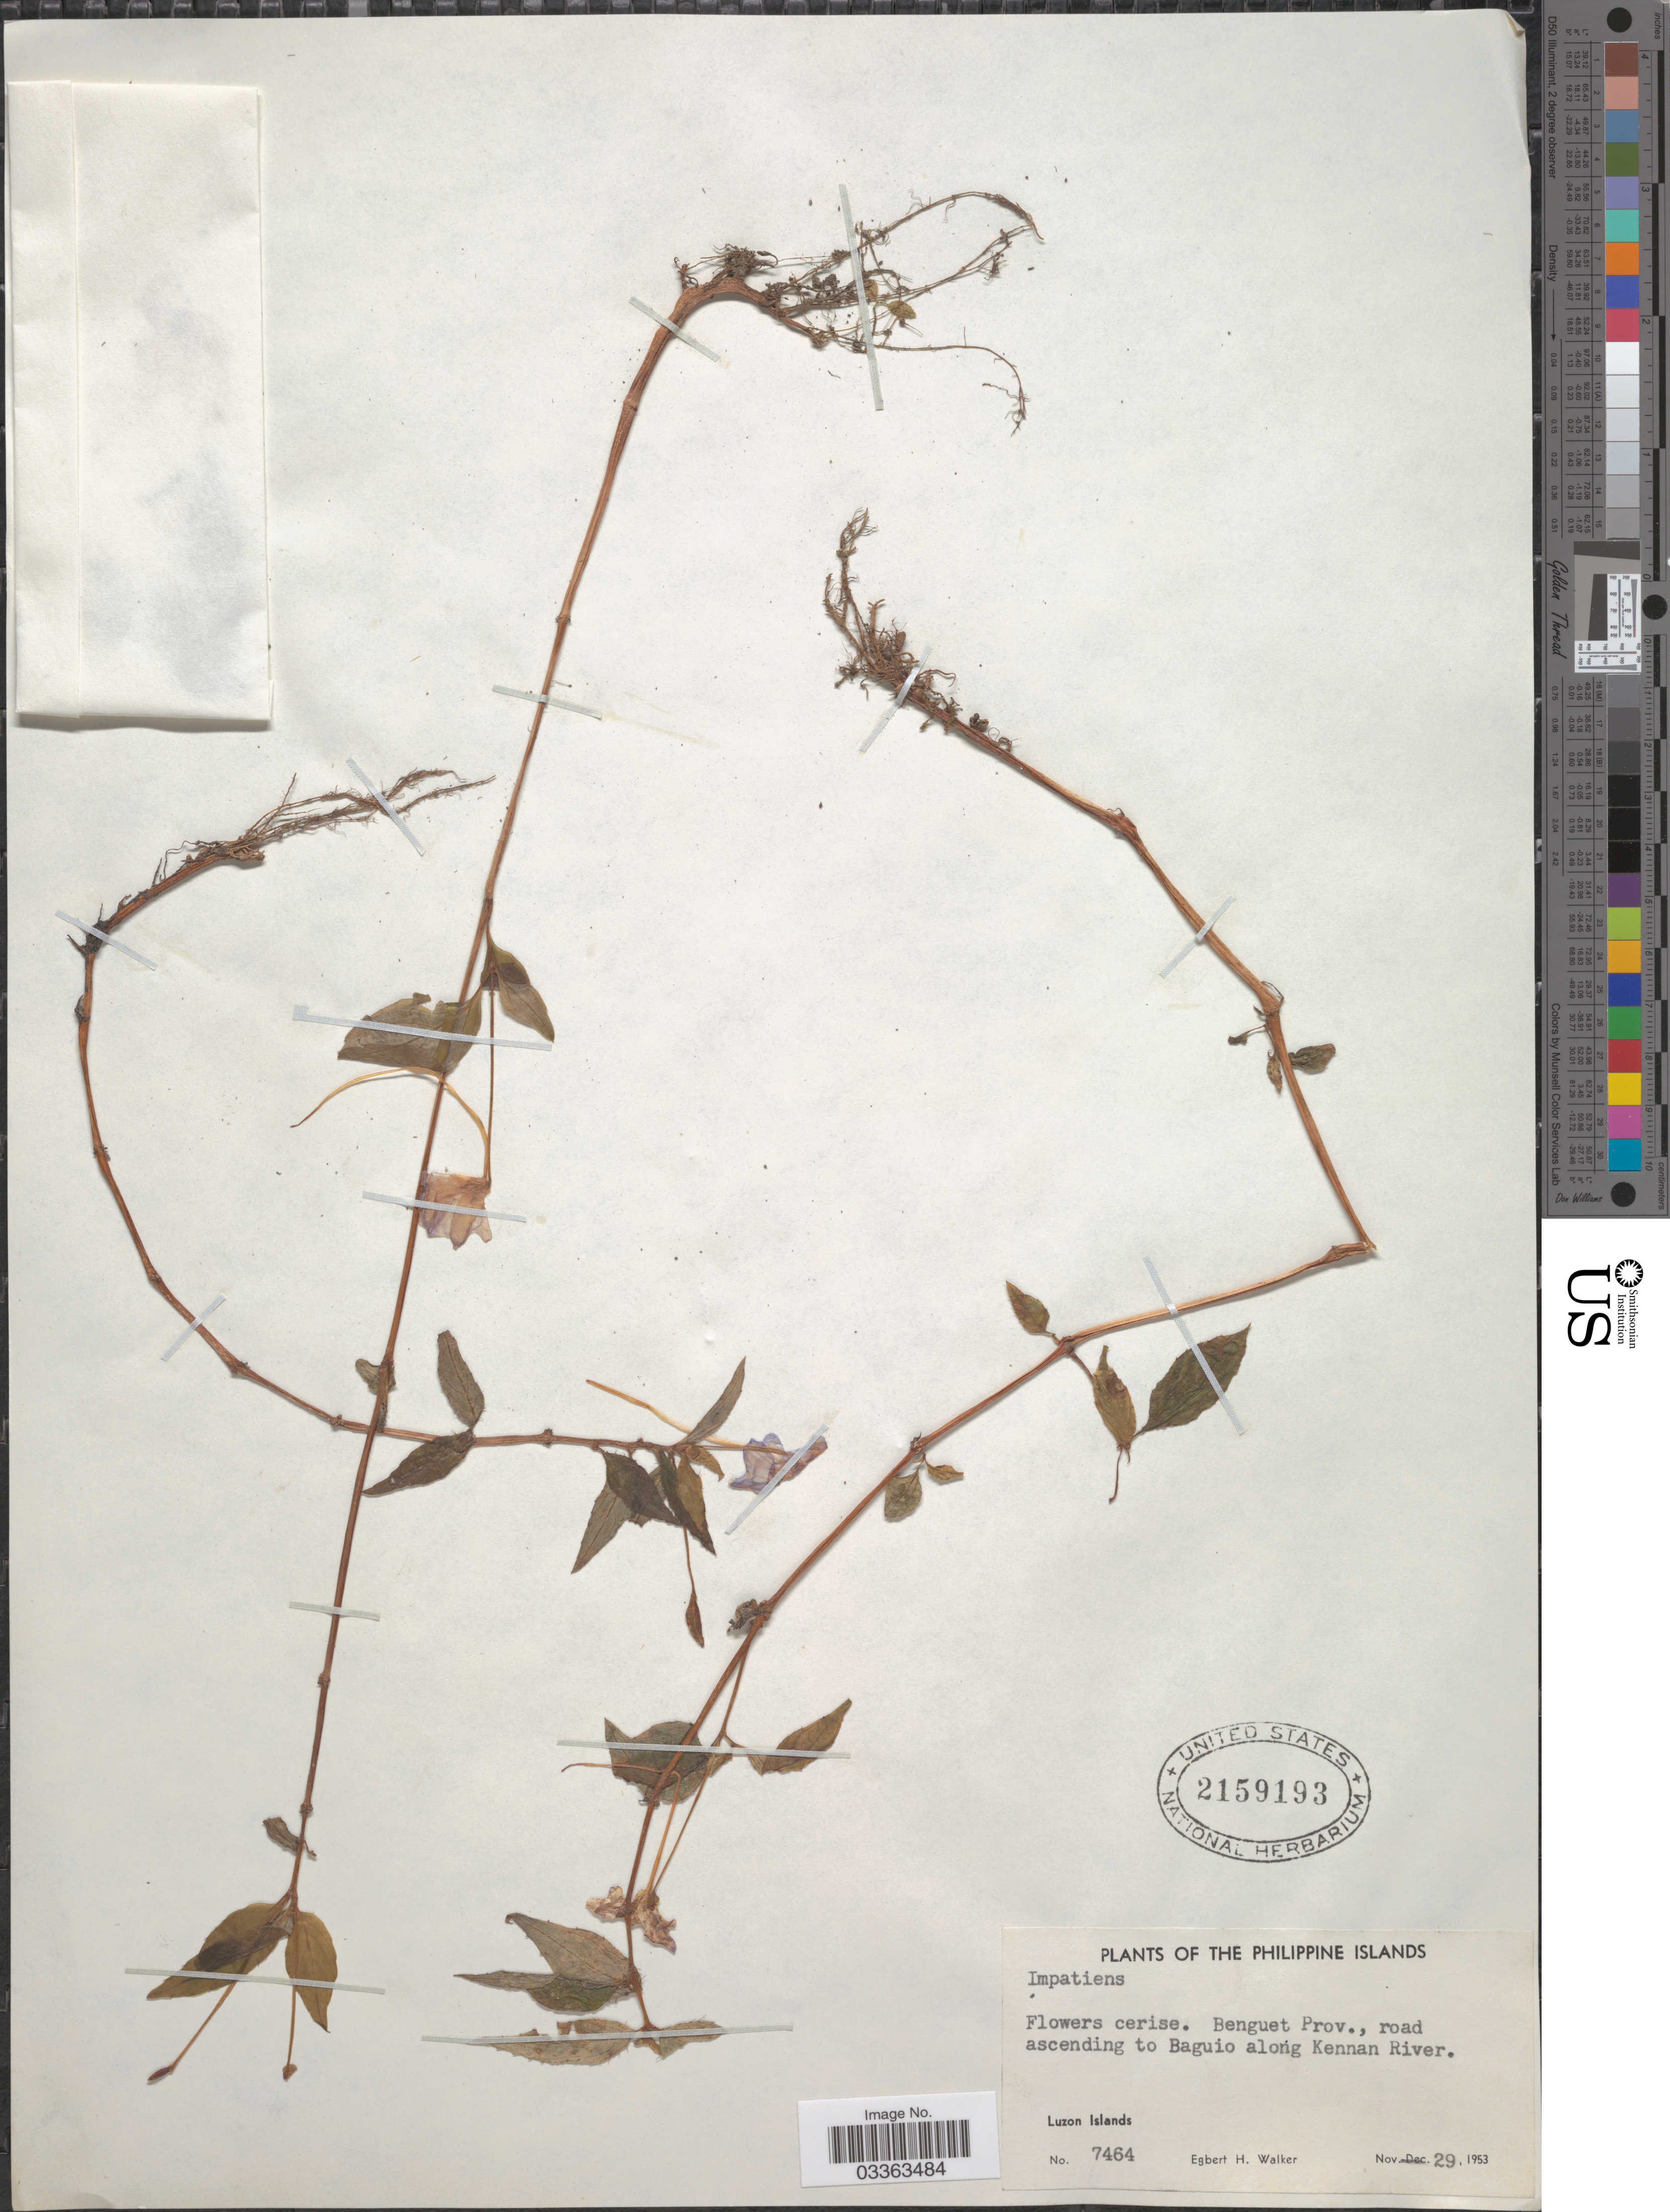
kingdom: Plantae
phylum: Tracheophyta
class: Magnoliopsida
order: Ericales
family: Balsaminaceae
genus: Impatiens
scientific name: Impatiens sp.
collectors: E. H. Walker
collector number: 7464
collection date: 1953-11-29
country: Philippines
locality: Benguet Prov., road ascending to Baguio along Kennan River, Luzon Islands.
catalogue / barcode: US 2159193